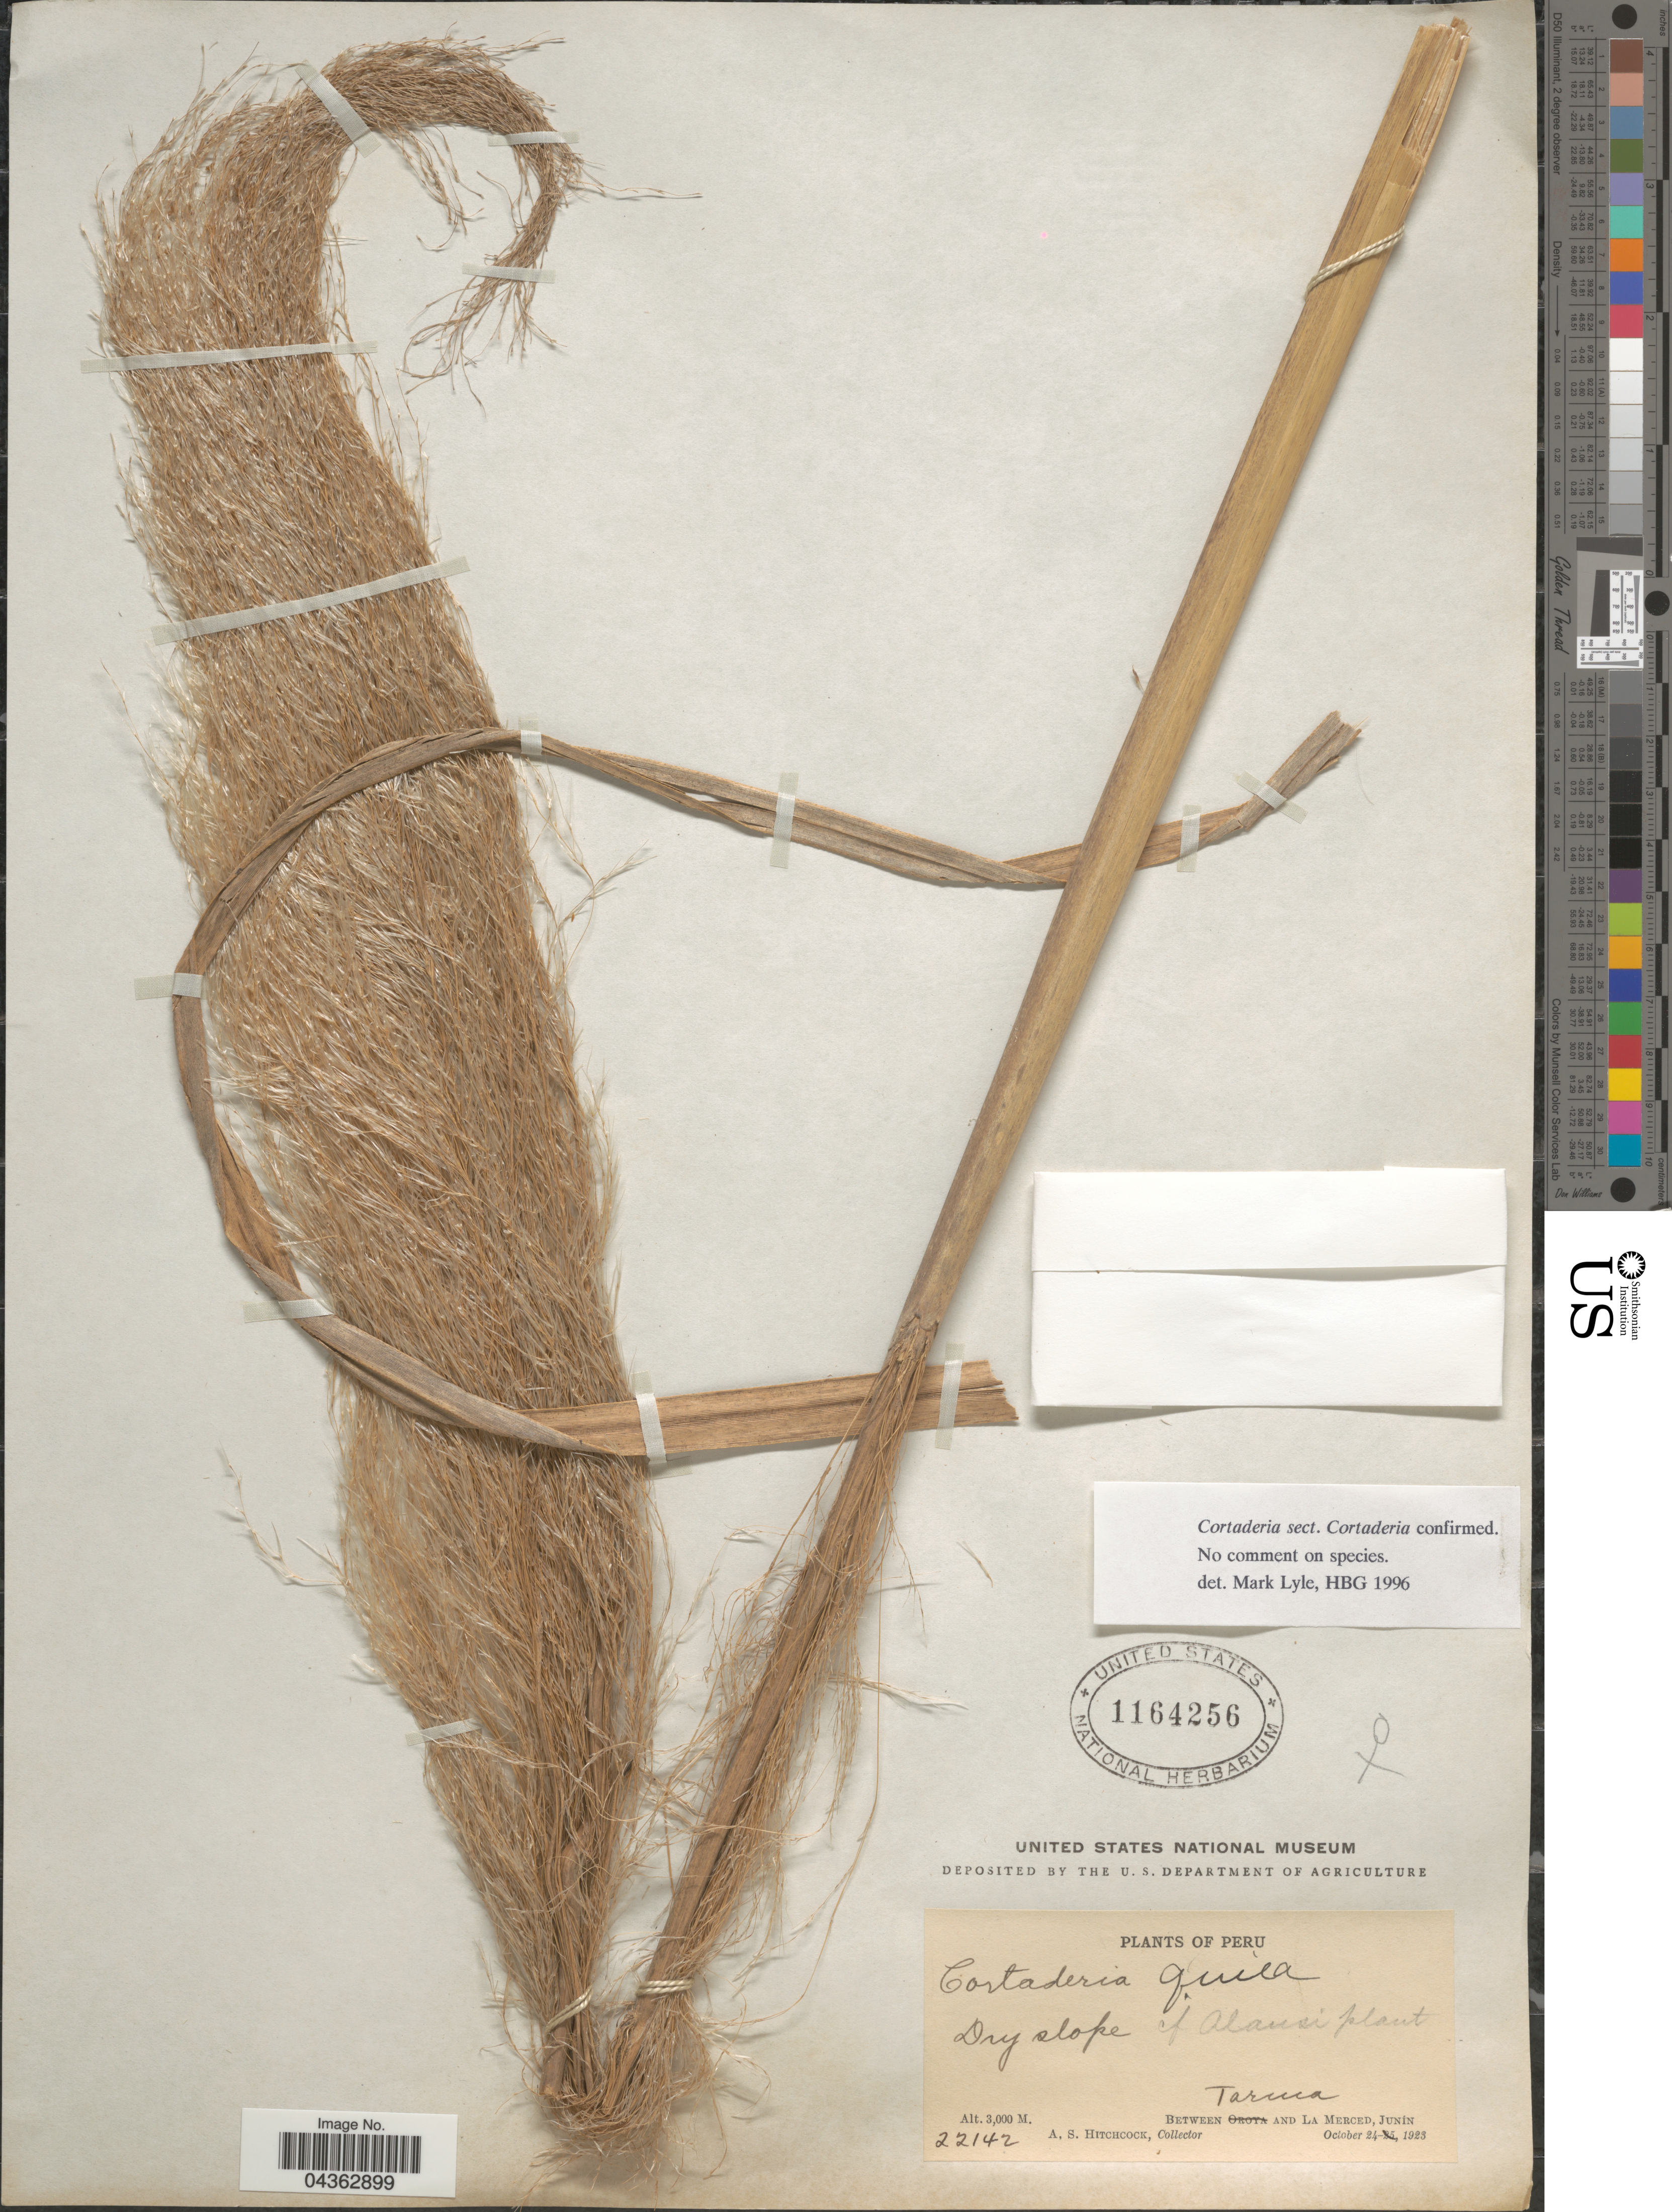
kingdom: Plantae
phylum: Tracheophyta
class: Liliopsida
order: Poales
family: Poaceae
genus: Cortaderia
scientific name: Cortaderia speciosa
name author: (Nees) Stapf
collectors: A. S. Hitchcock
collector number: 22142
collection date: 1923-10-24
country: Peru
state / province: Junín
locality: Between Tarma and La Merced.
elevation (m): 3000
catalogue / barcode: US 1164256